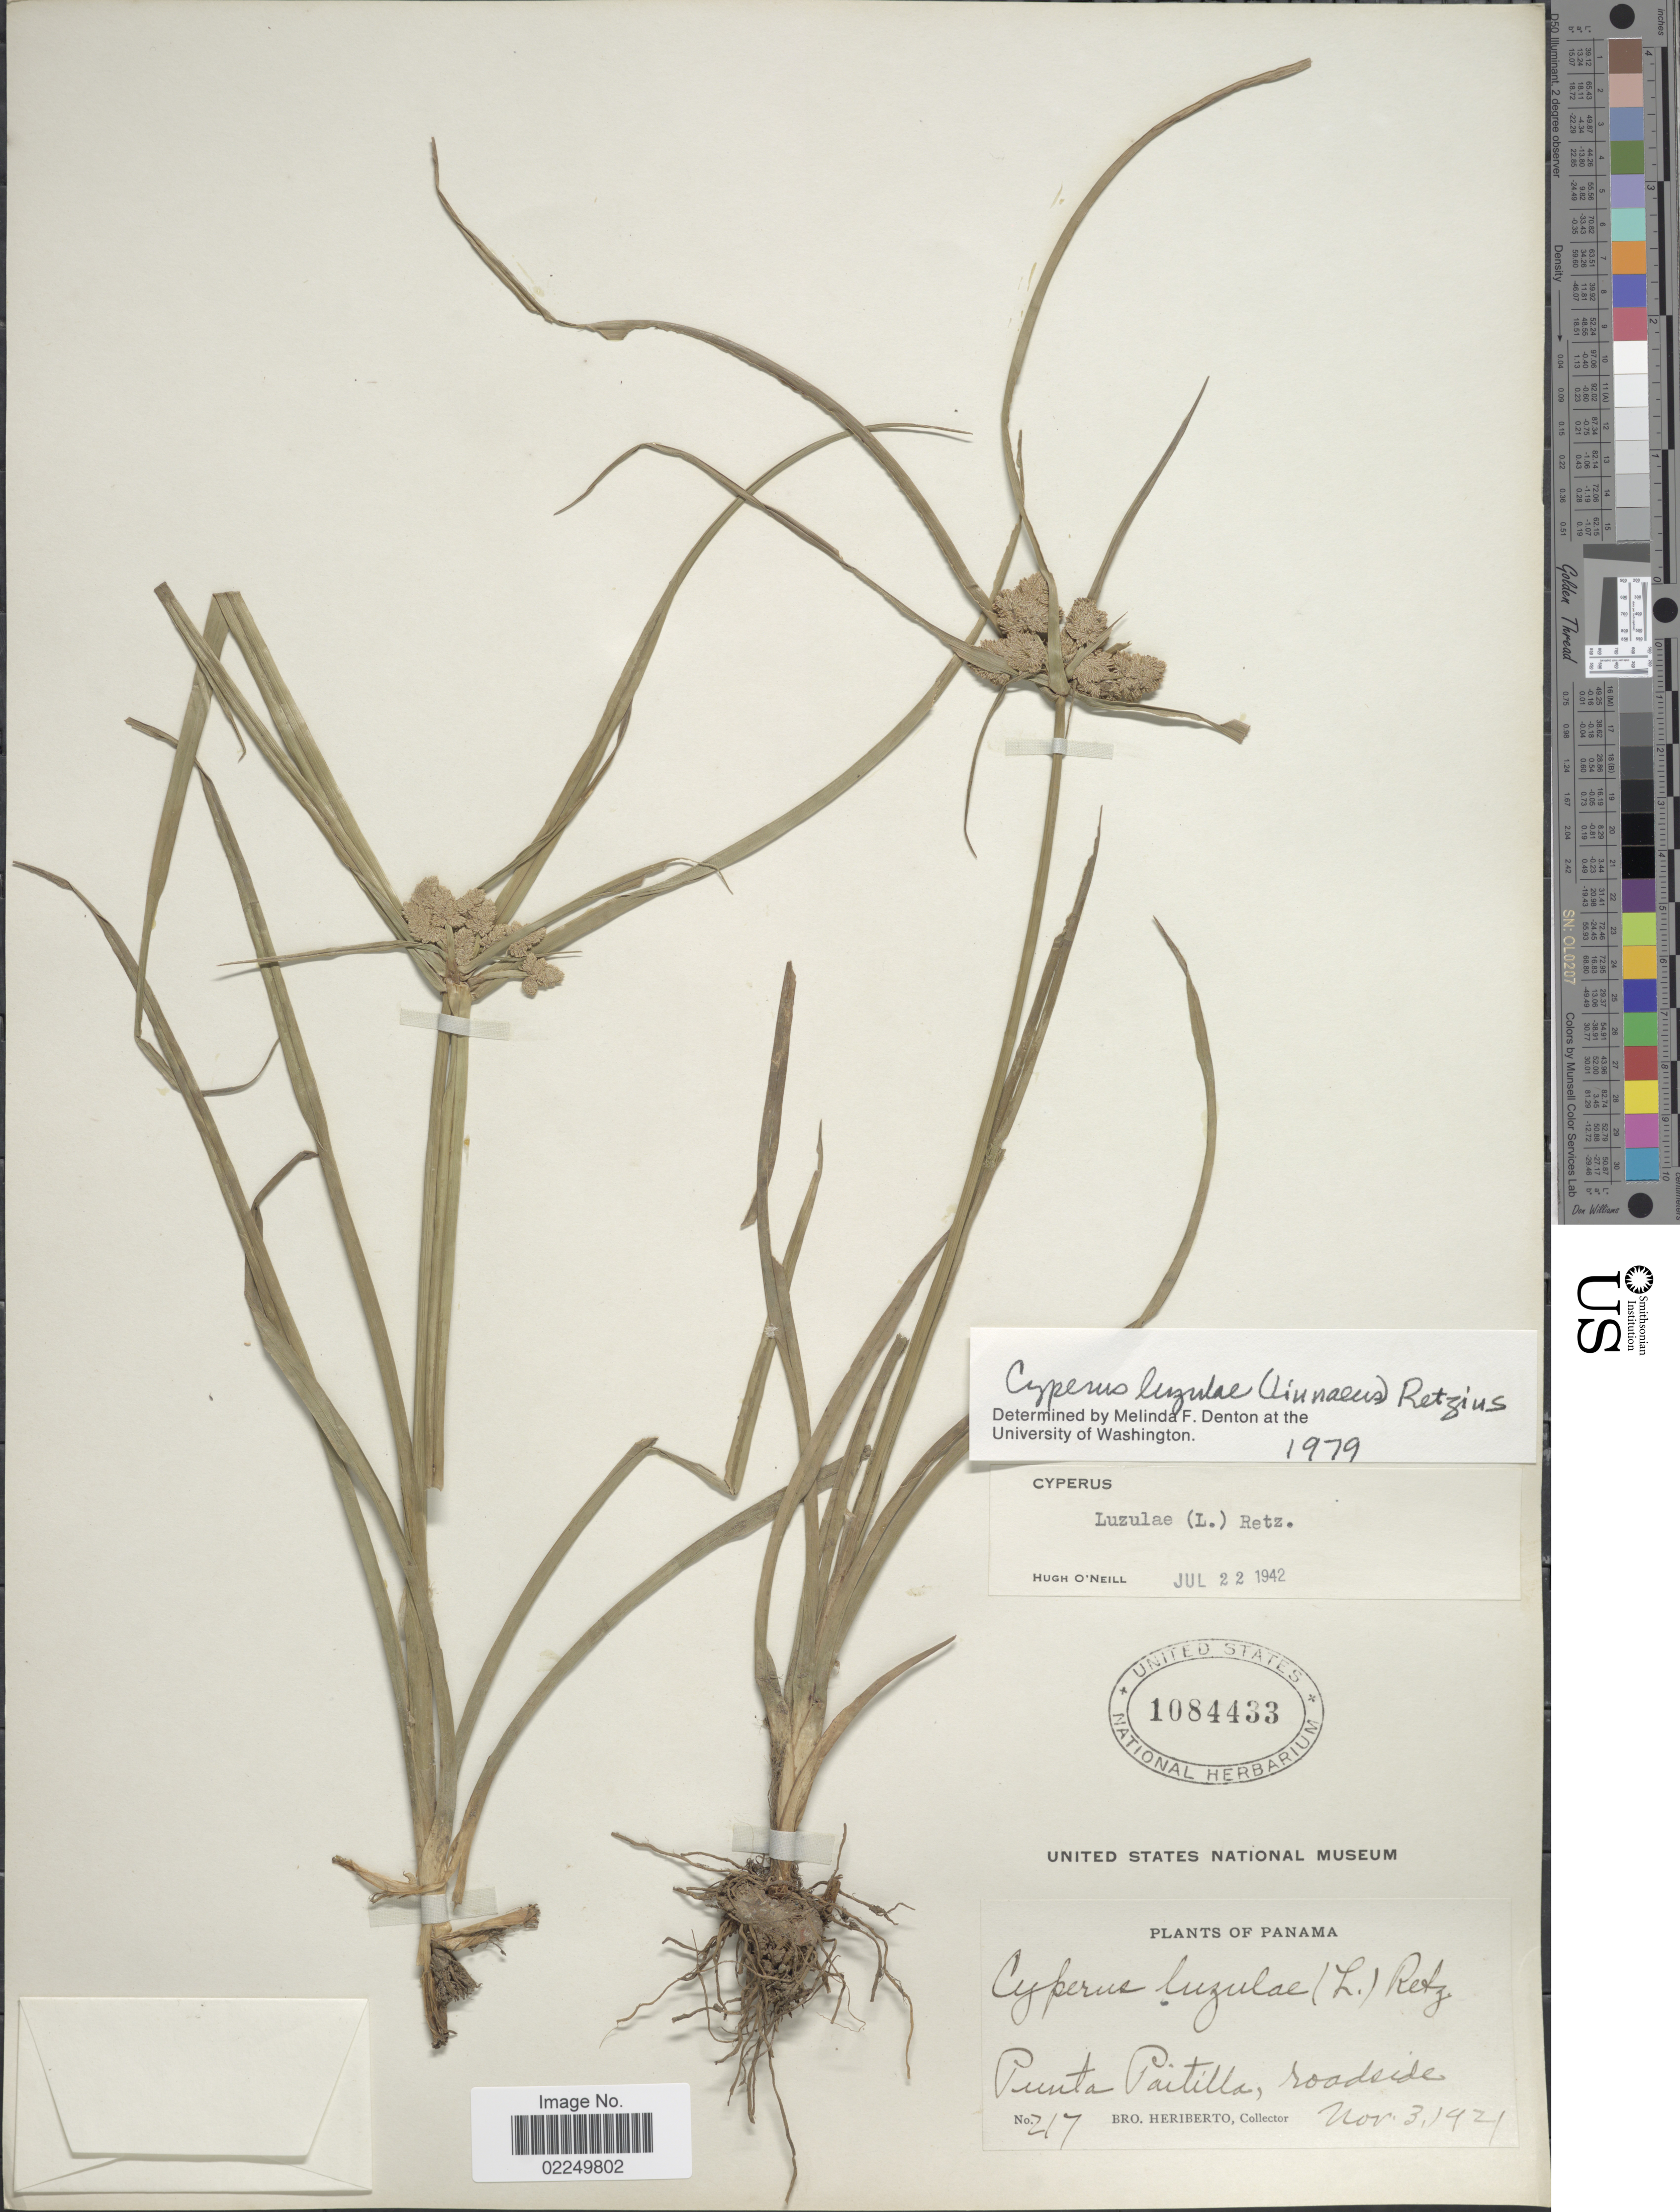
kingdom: Plantae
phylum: Tracheophyta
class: Liliopsida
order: Poales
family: Cyperaceae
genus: Cyperus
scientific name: Cyperus luzulae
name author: (L.) Rottb. ex Retz.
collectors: B. Heriberto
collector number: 217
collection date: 1921-11-03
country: Panama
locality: Punta Paitilla, roadside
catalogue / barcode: US 1084433